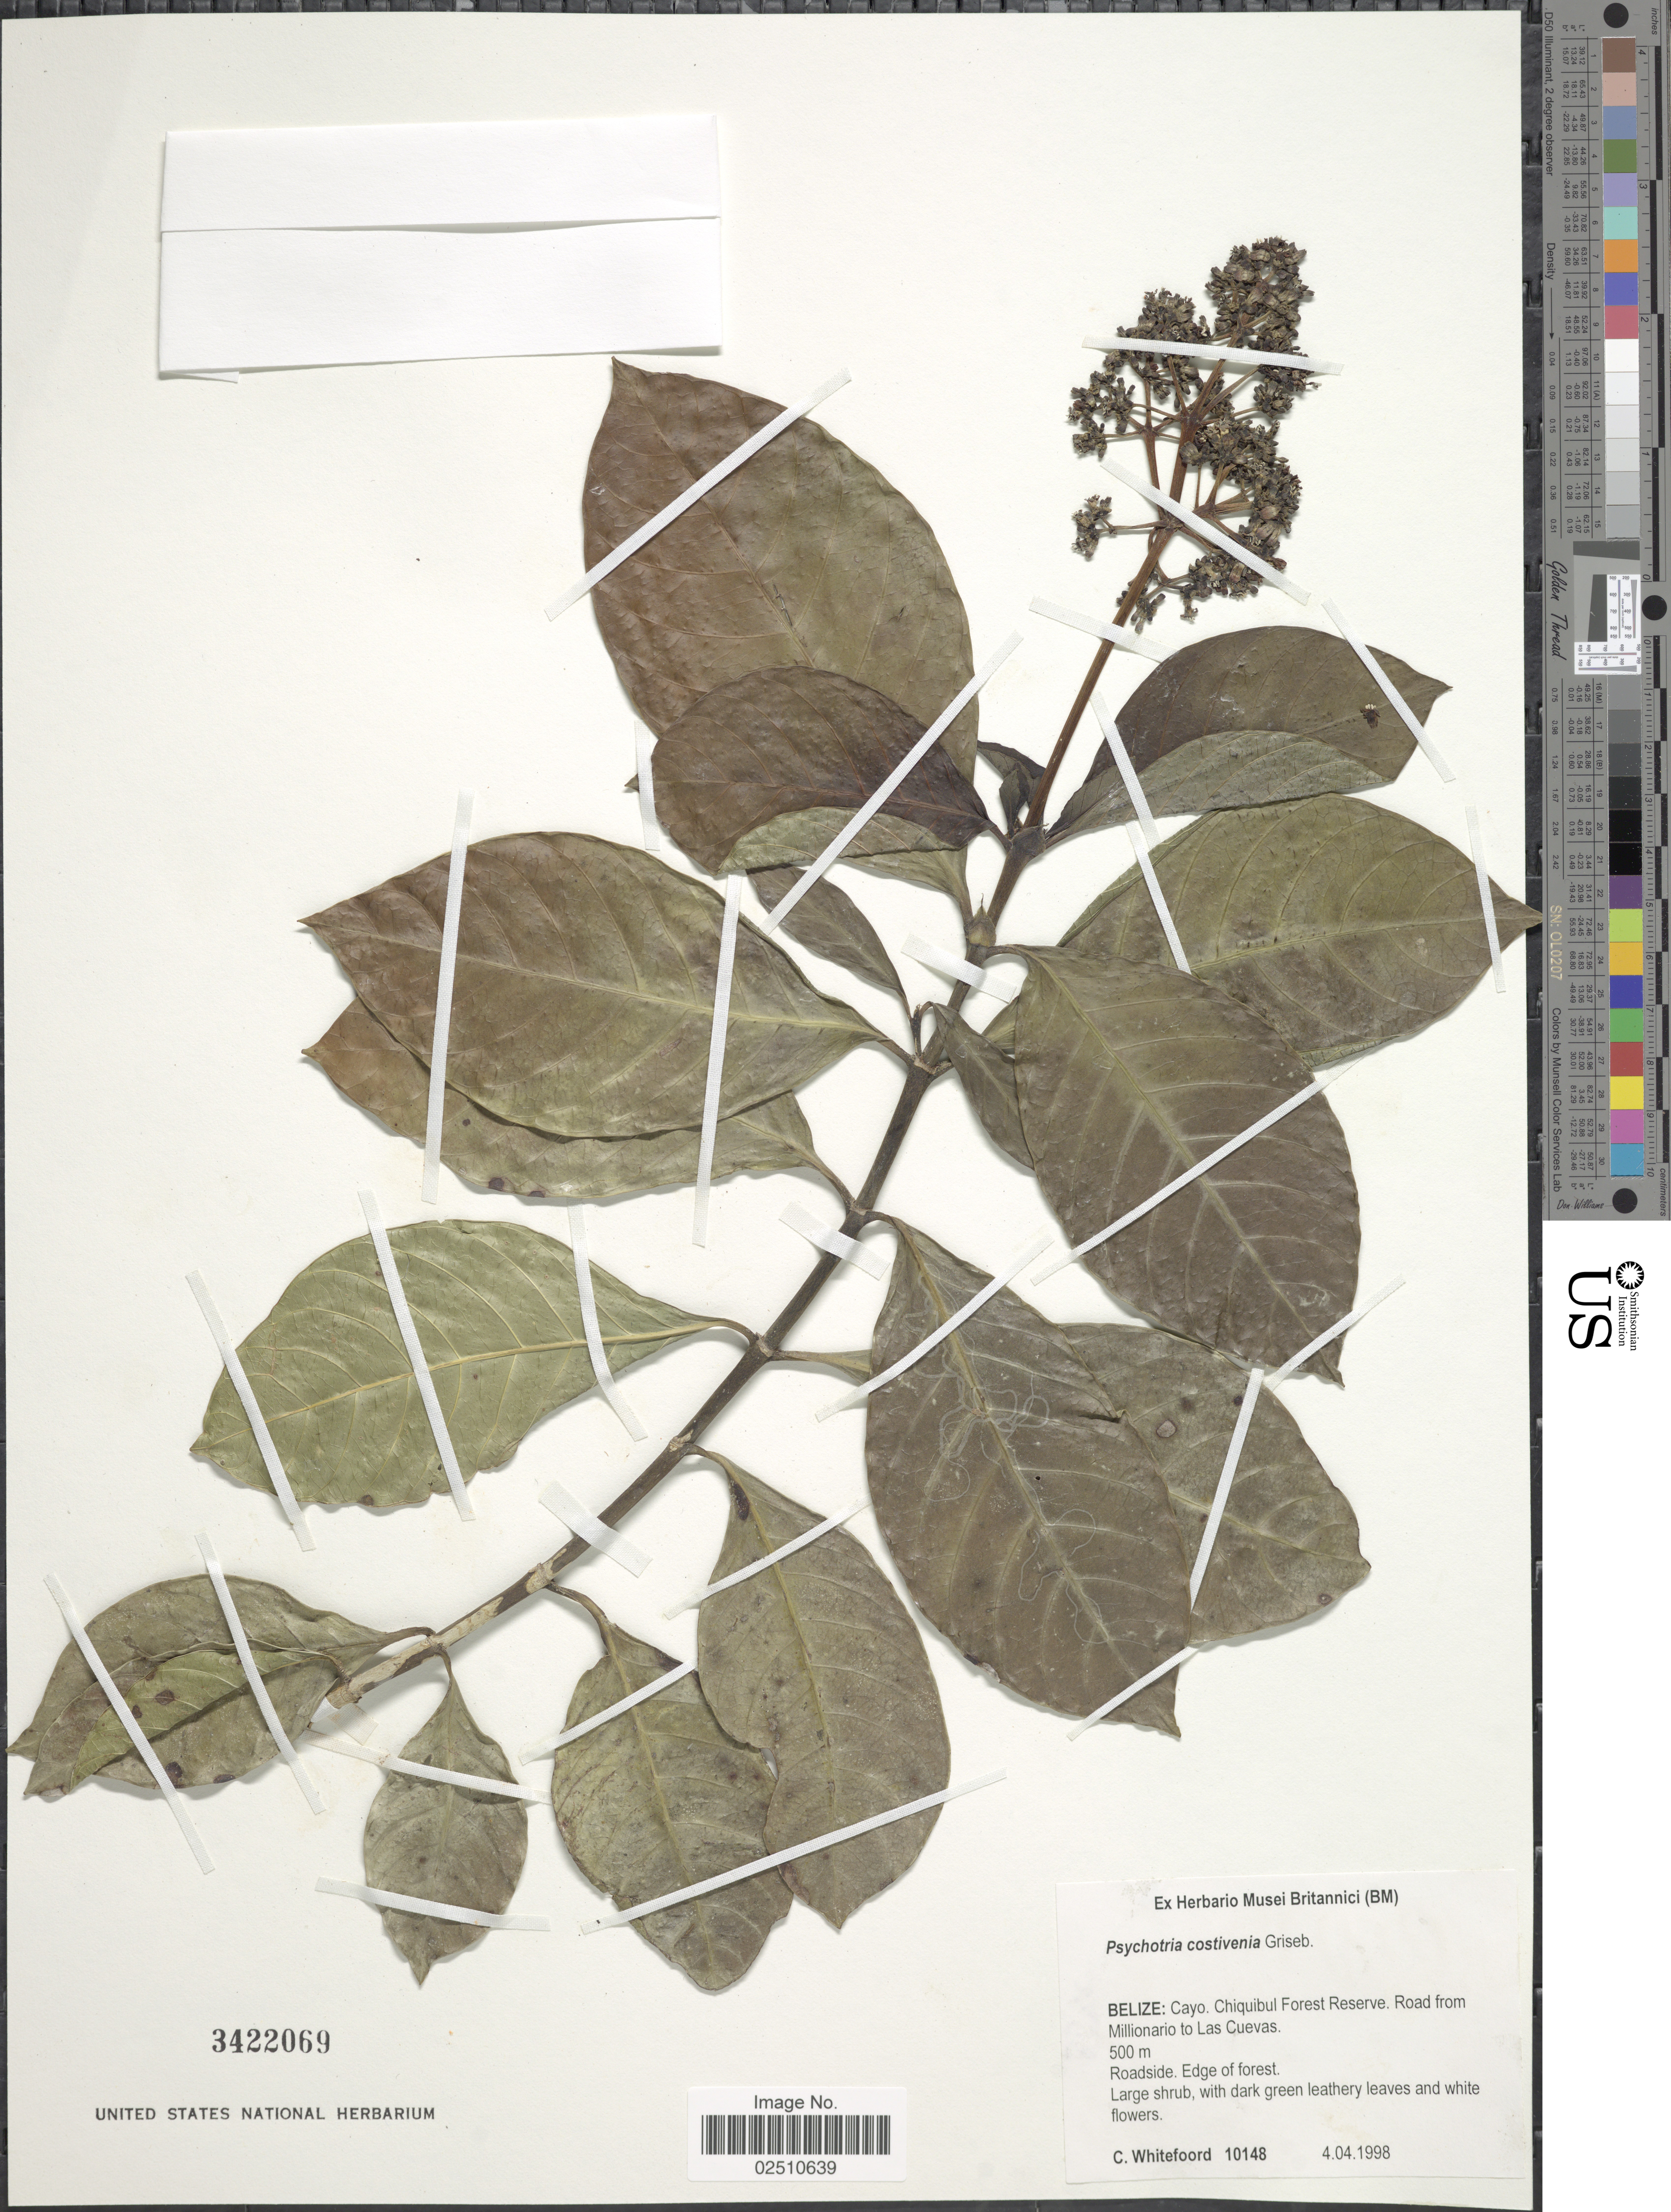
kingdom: Plantae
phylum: Tracheophyta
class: Magnoliopsida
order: Gentianales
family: Rubiaceae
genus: Psychotria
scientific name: Psychotria costivenia var. costivenia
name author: Griseb.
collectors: C. Whitefoord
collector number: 10148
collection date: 1998-04-04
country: Belize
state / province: Cayo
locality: Chiquibul Forest Reserve, Road from Millionario to Las Cuevas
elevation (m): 500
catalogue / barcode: US 3422069